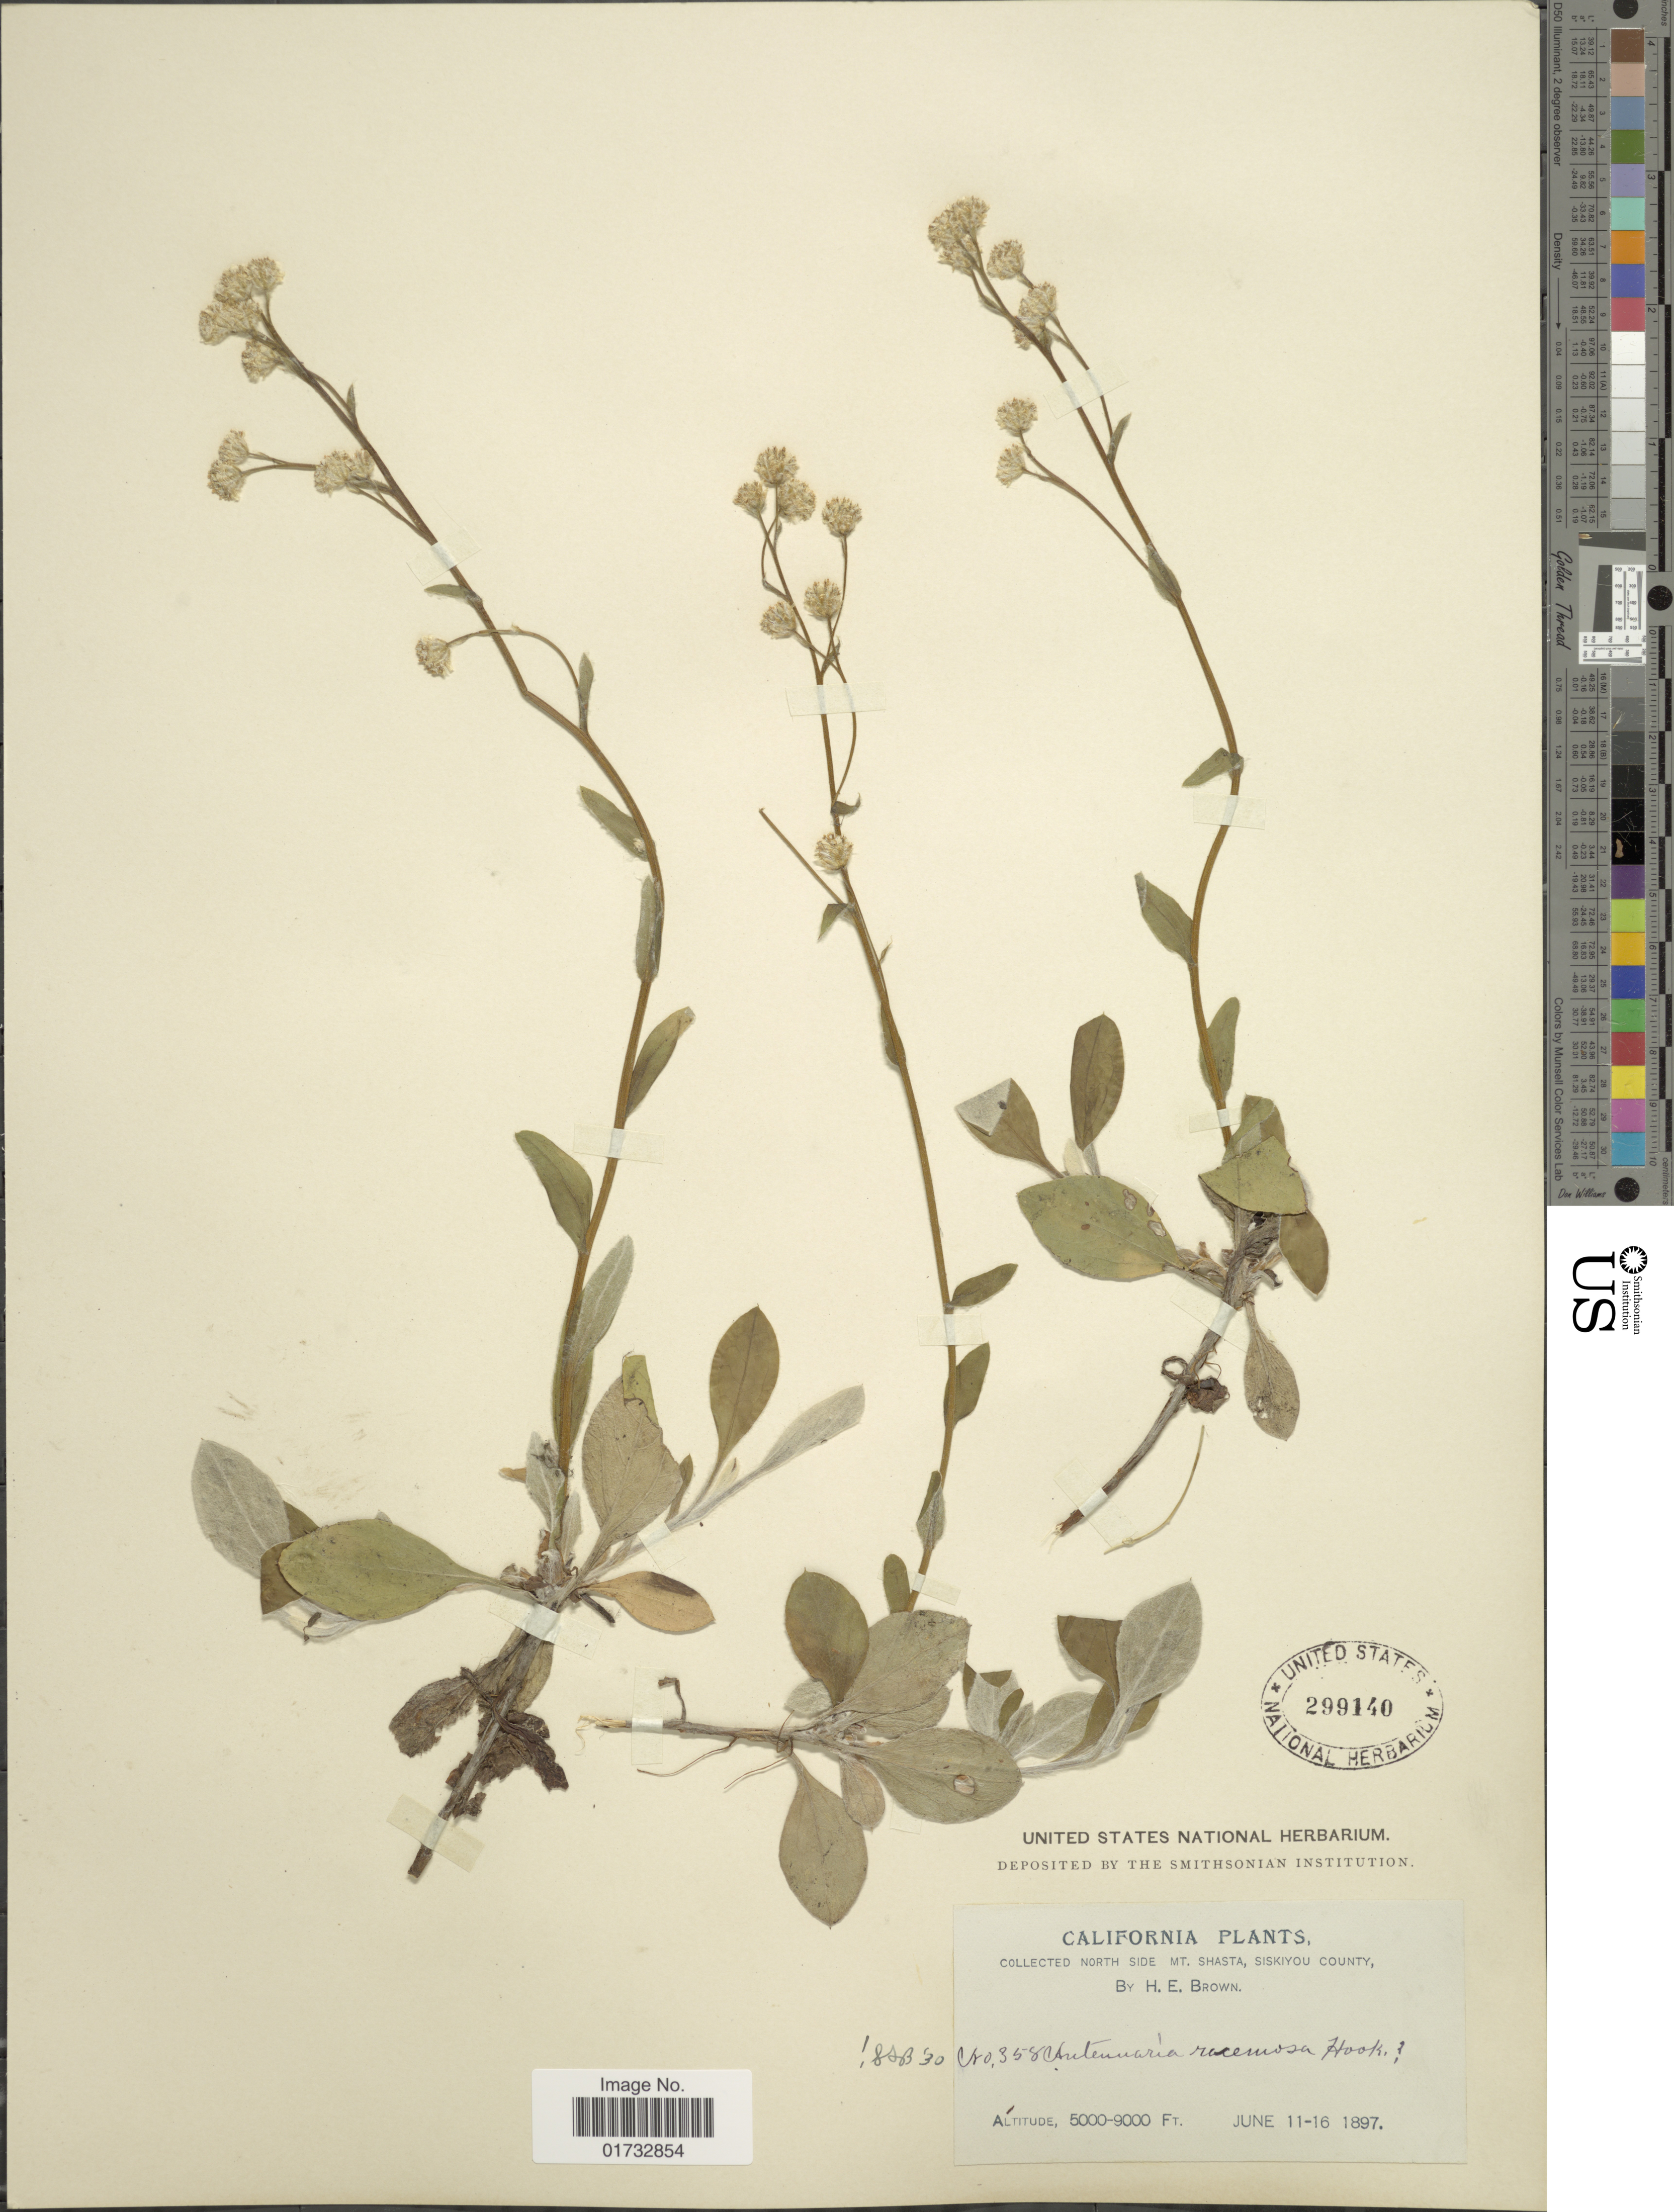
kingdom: Plantae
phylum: Tracheophyta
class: Magnoliopsida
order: Asterales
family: Asteraceae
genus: Antennaria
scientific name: Antennaria racemosa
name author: Hook.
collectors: H. E. Brown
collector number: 358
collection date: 1897-06-11/1897-06-16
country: United States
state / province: California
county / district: Siskiyou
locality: North Side Mt. Shasta, Siskiyou County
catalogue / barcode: US 299140